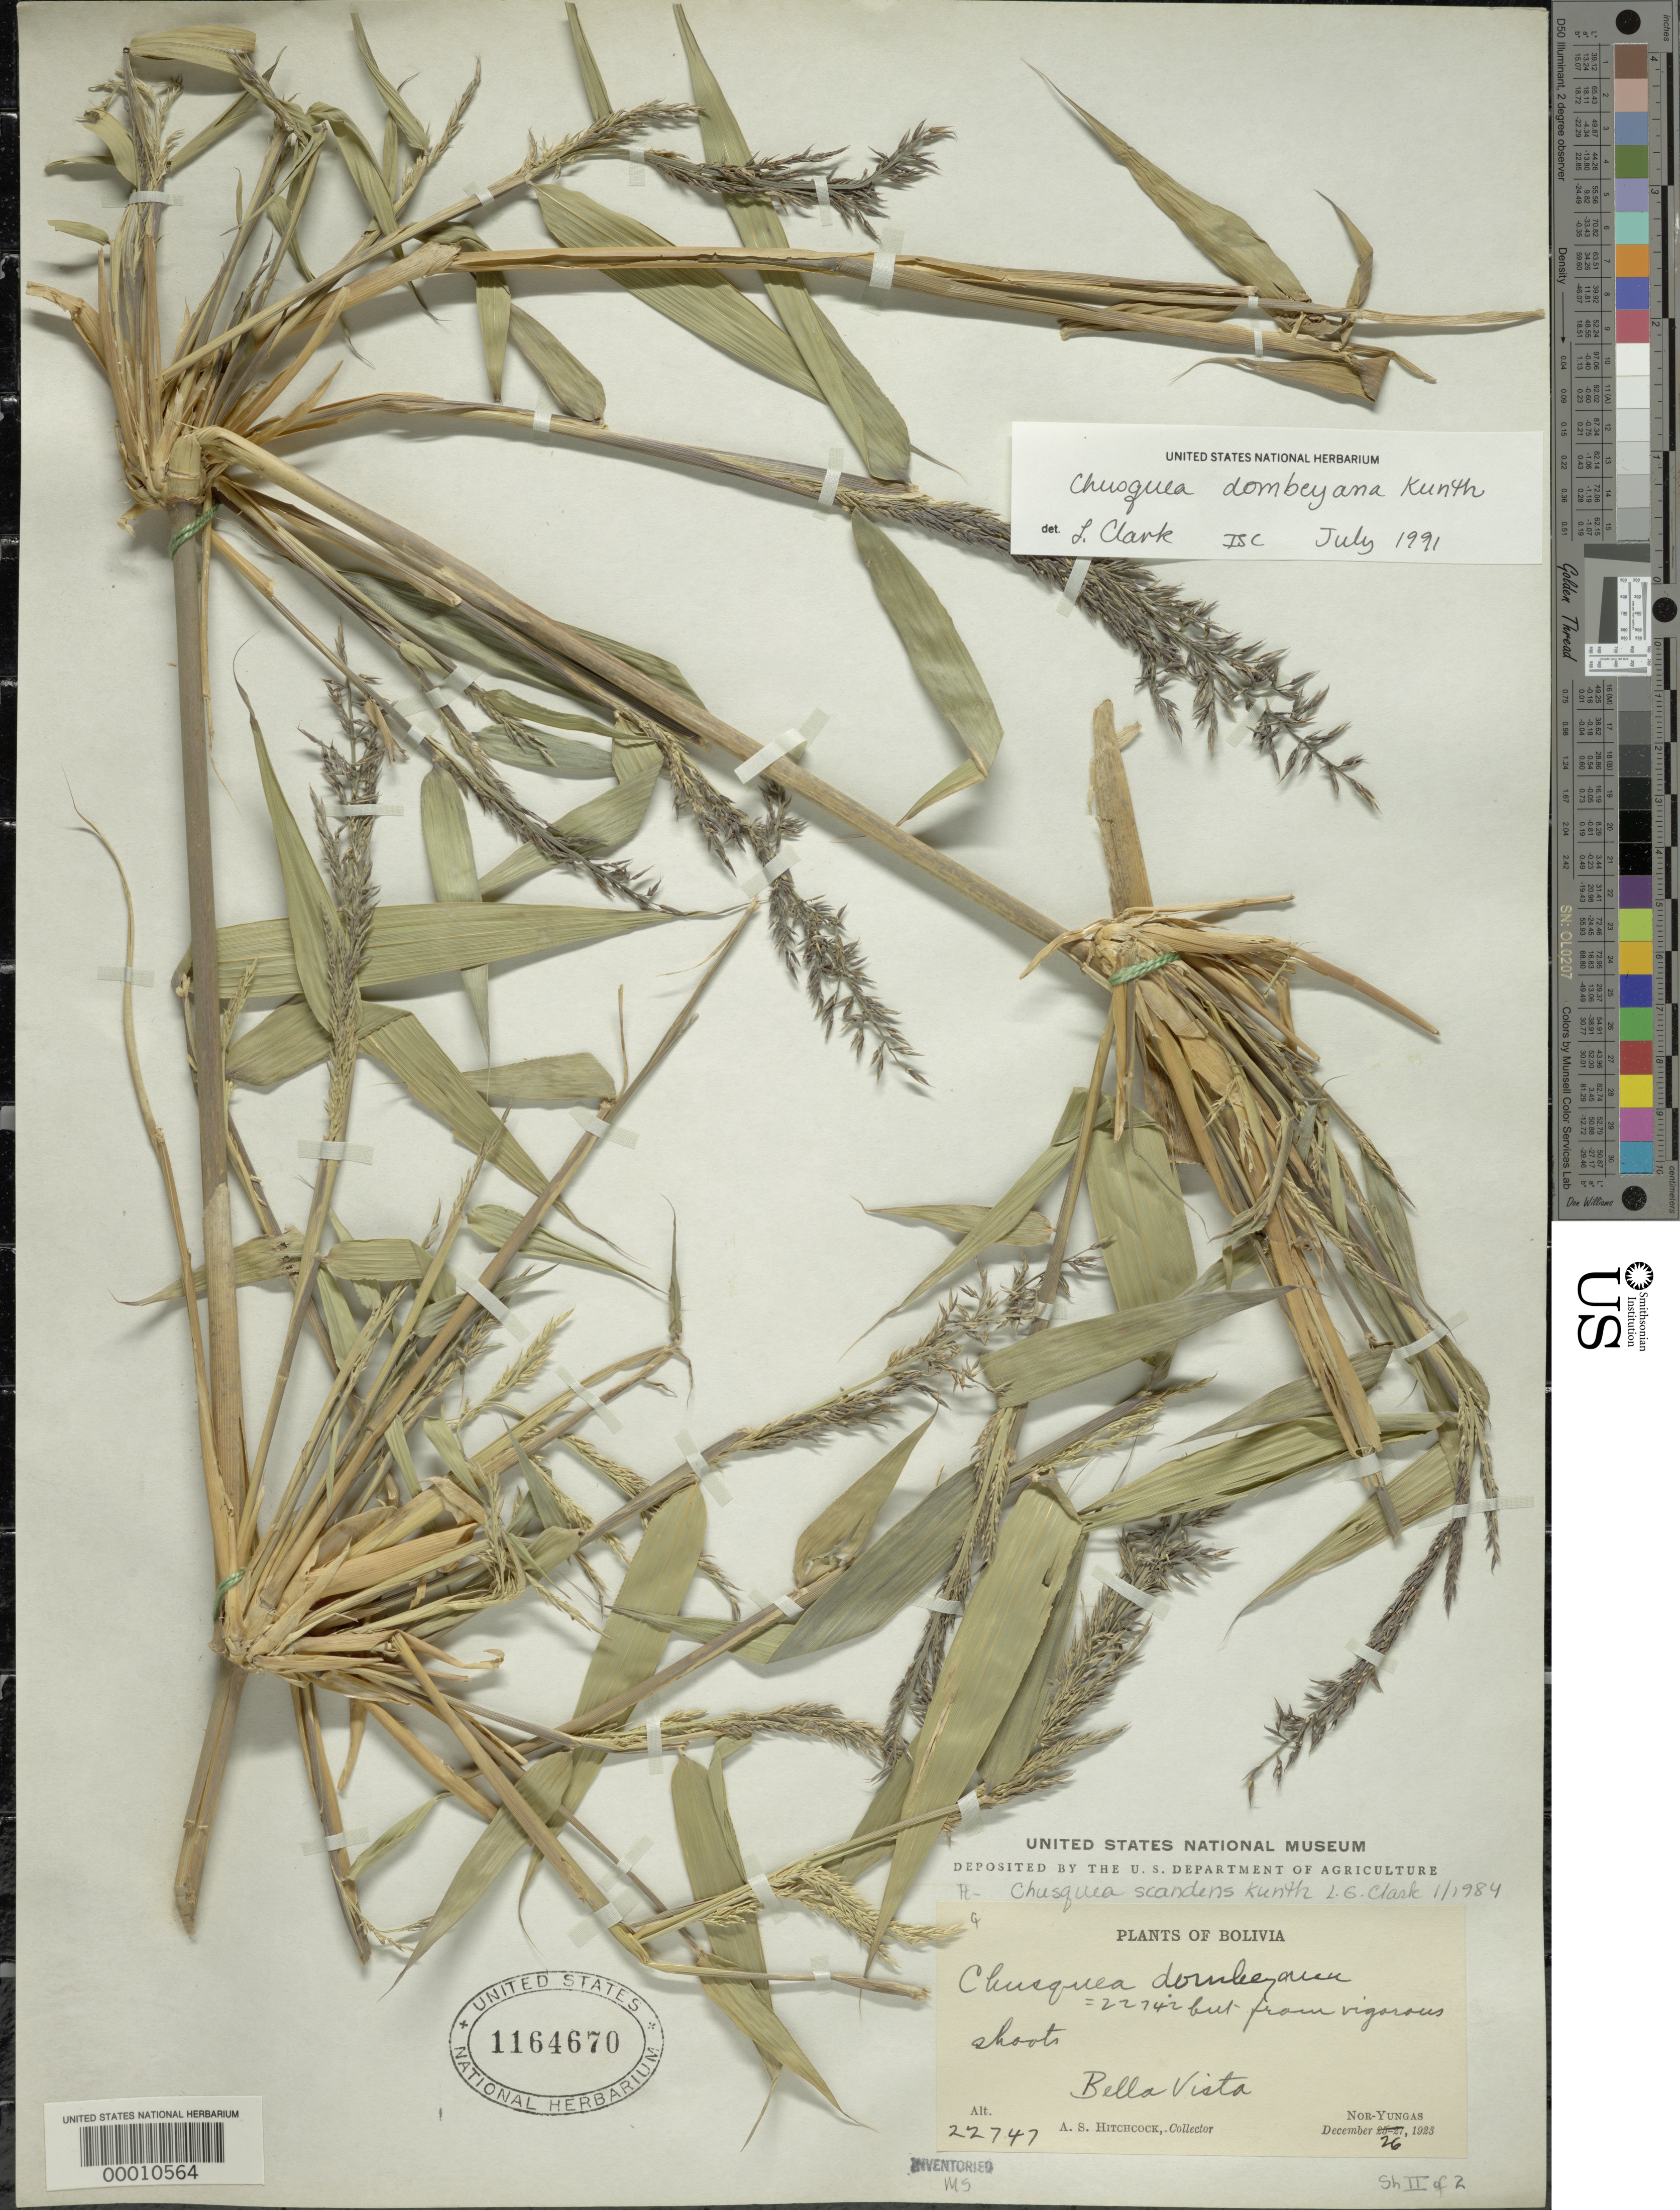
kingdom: Plantae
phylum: Tracheophyta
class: Liliopsida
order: Poales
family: Poaceae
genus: Chusquea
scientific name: Chusquea dombeyana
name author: Kunth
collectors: A. S. Hitchcock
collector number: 22747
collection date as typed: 26 Dec 1923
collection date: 1923-12-26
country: Bolivia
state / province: La Paz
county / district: Nor Yungas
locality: Bella Vista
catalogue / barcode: US 1164670